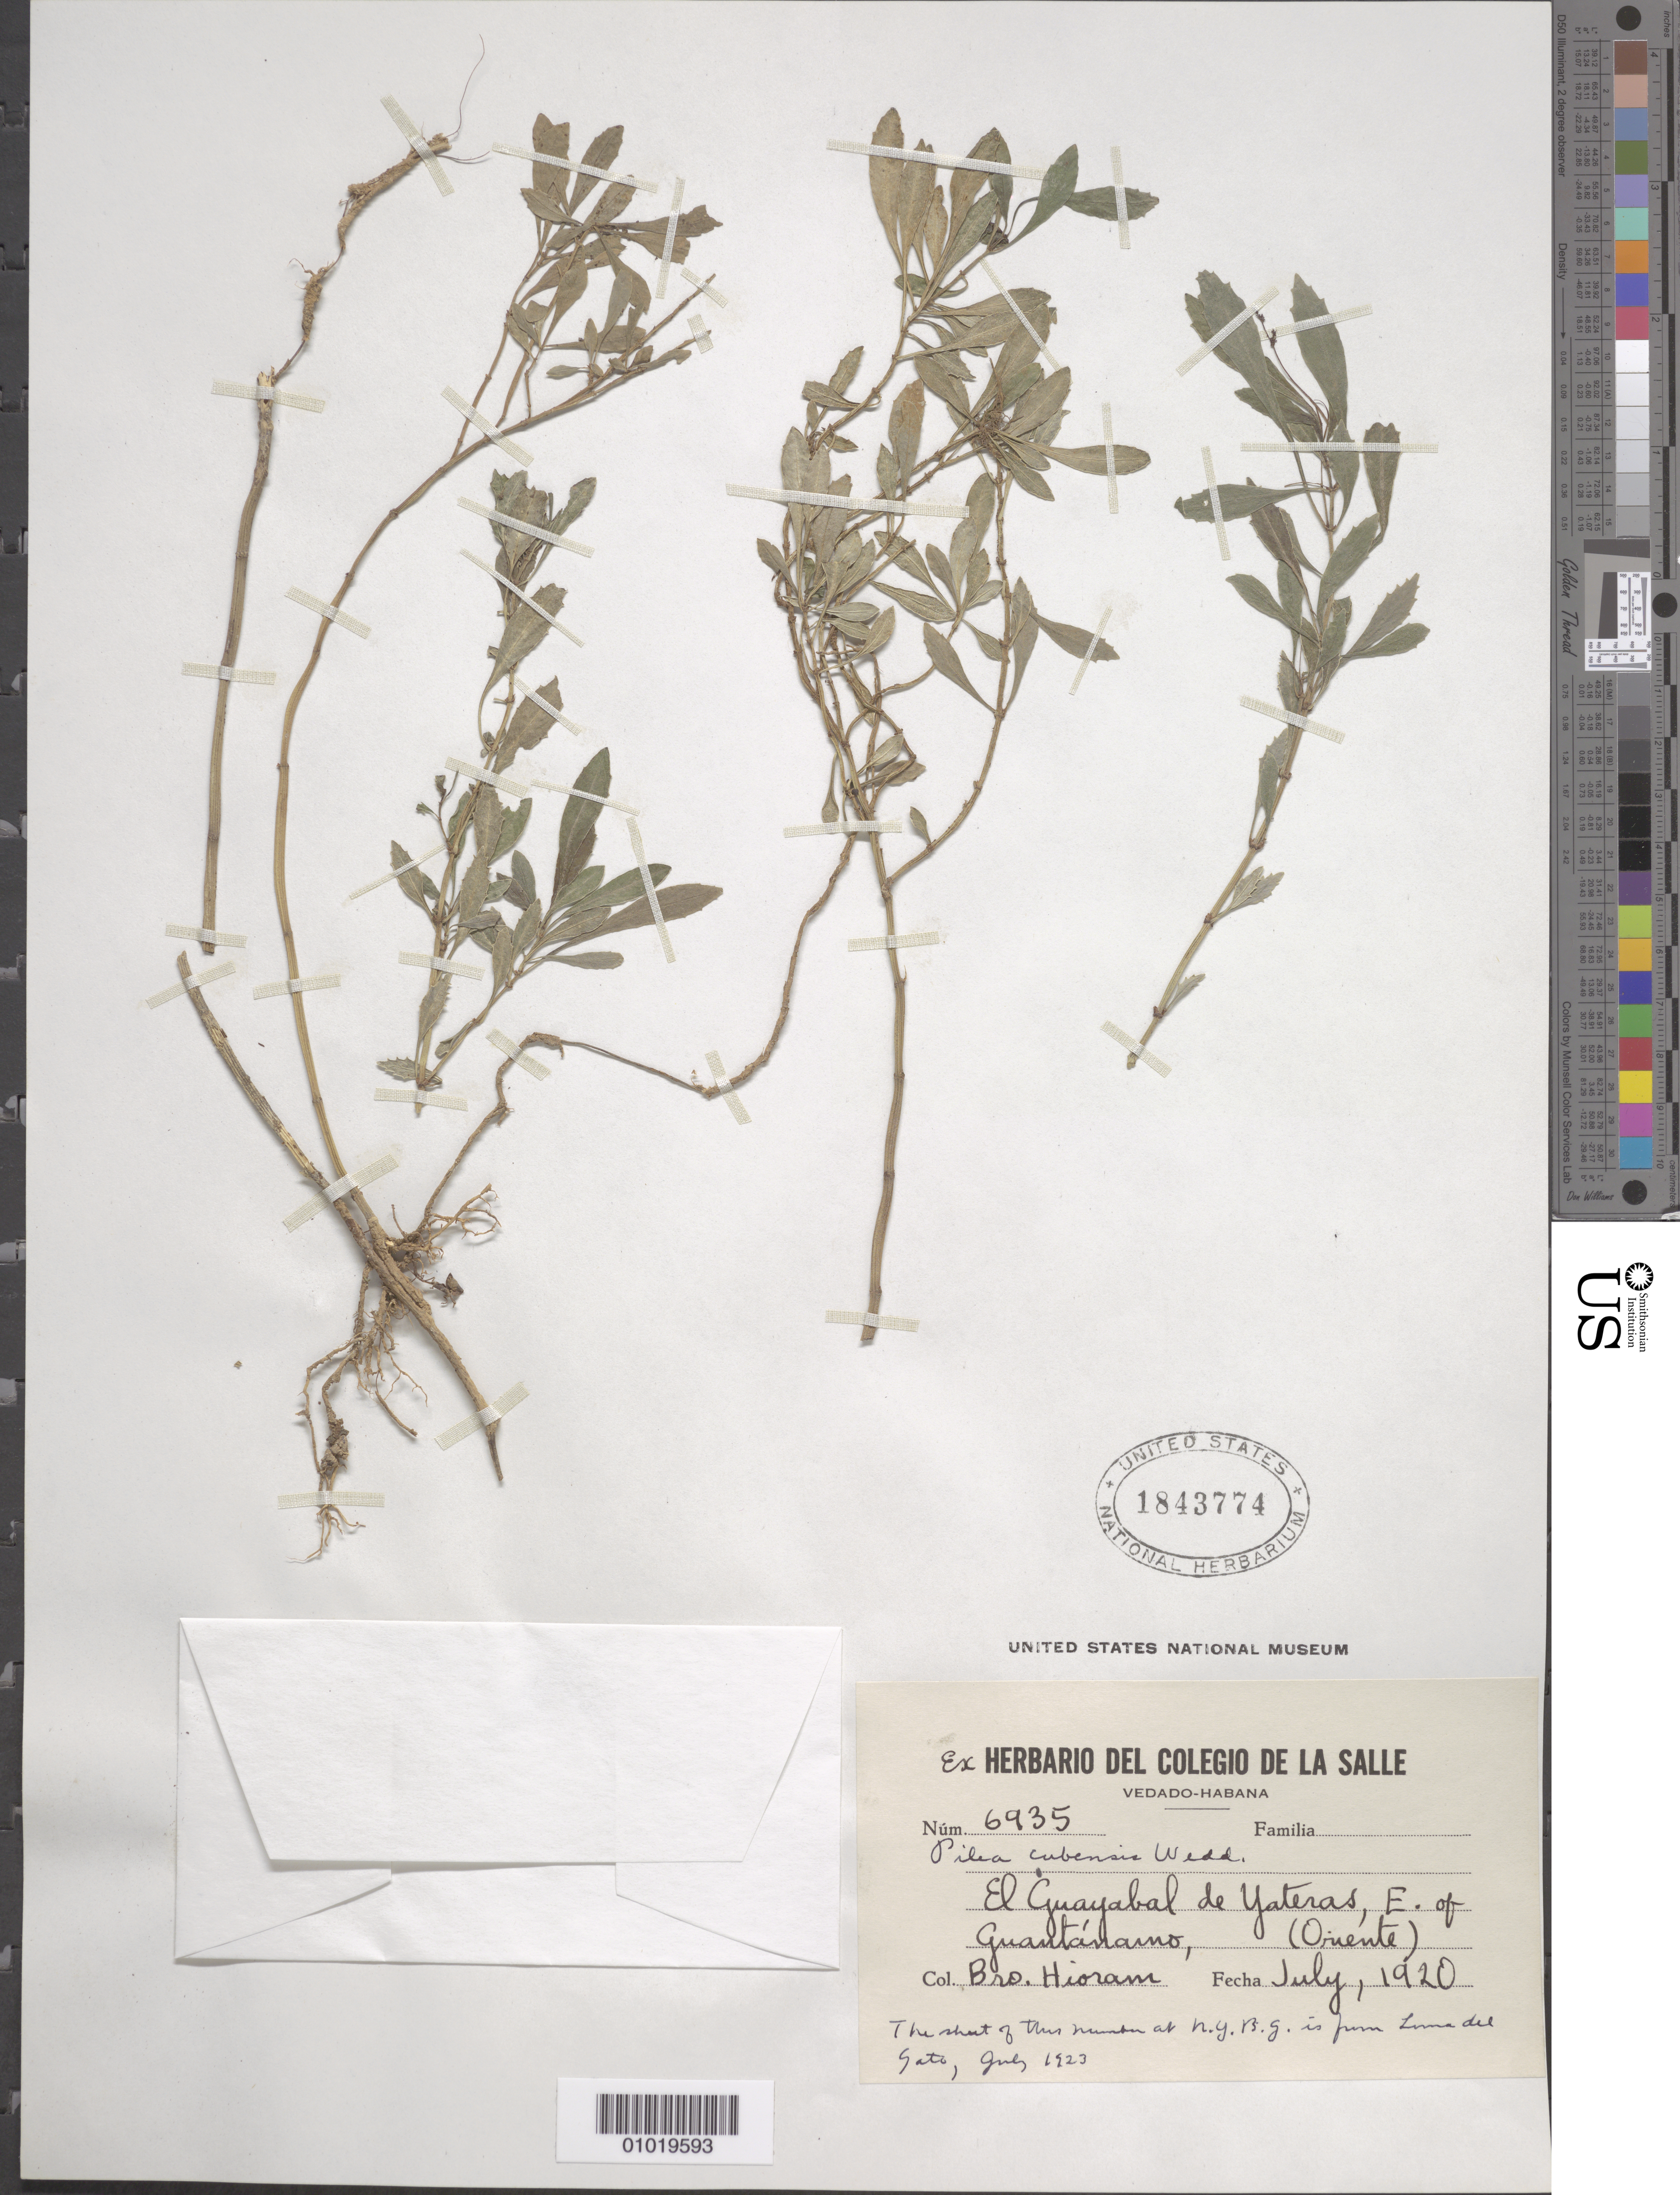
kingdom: Plantae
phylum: Tracheophyta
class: Magnoliopsida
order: Rosales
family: Urticaceae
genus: Pilea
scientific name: Pilea cubensis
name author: Wedd.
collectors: Bro. Hioram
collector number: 6935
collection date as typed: Jul 1920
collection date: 1920-07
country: Cuba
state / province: Guantánamo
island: Cuba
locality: El Guayabal de Yateras, E of Guantánamo, Oriente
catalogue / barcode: US 1843774